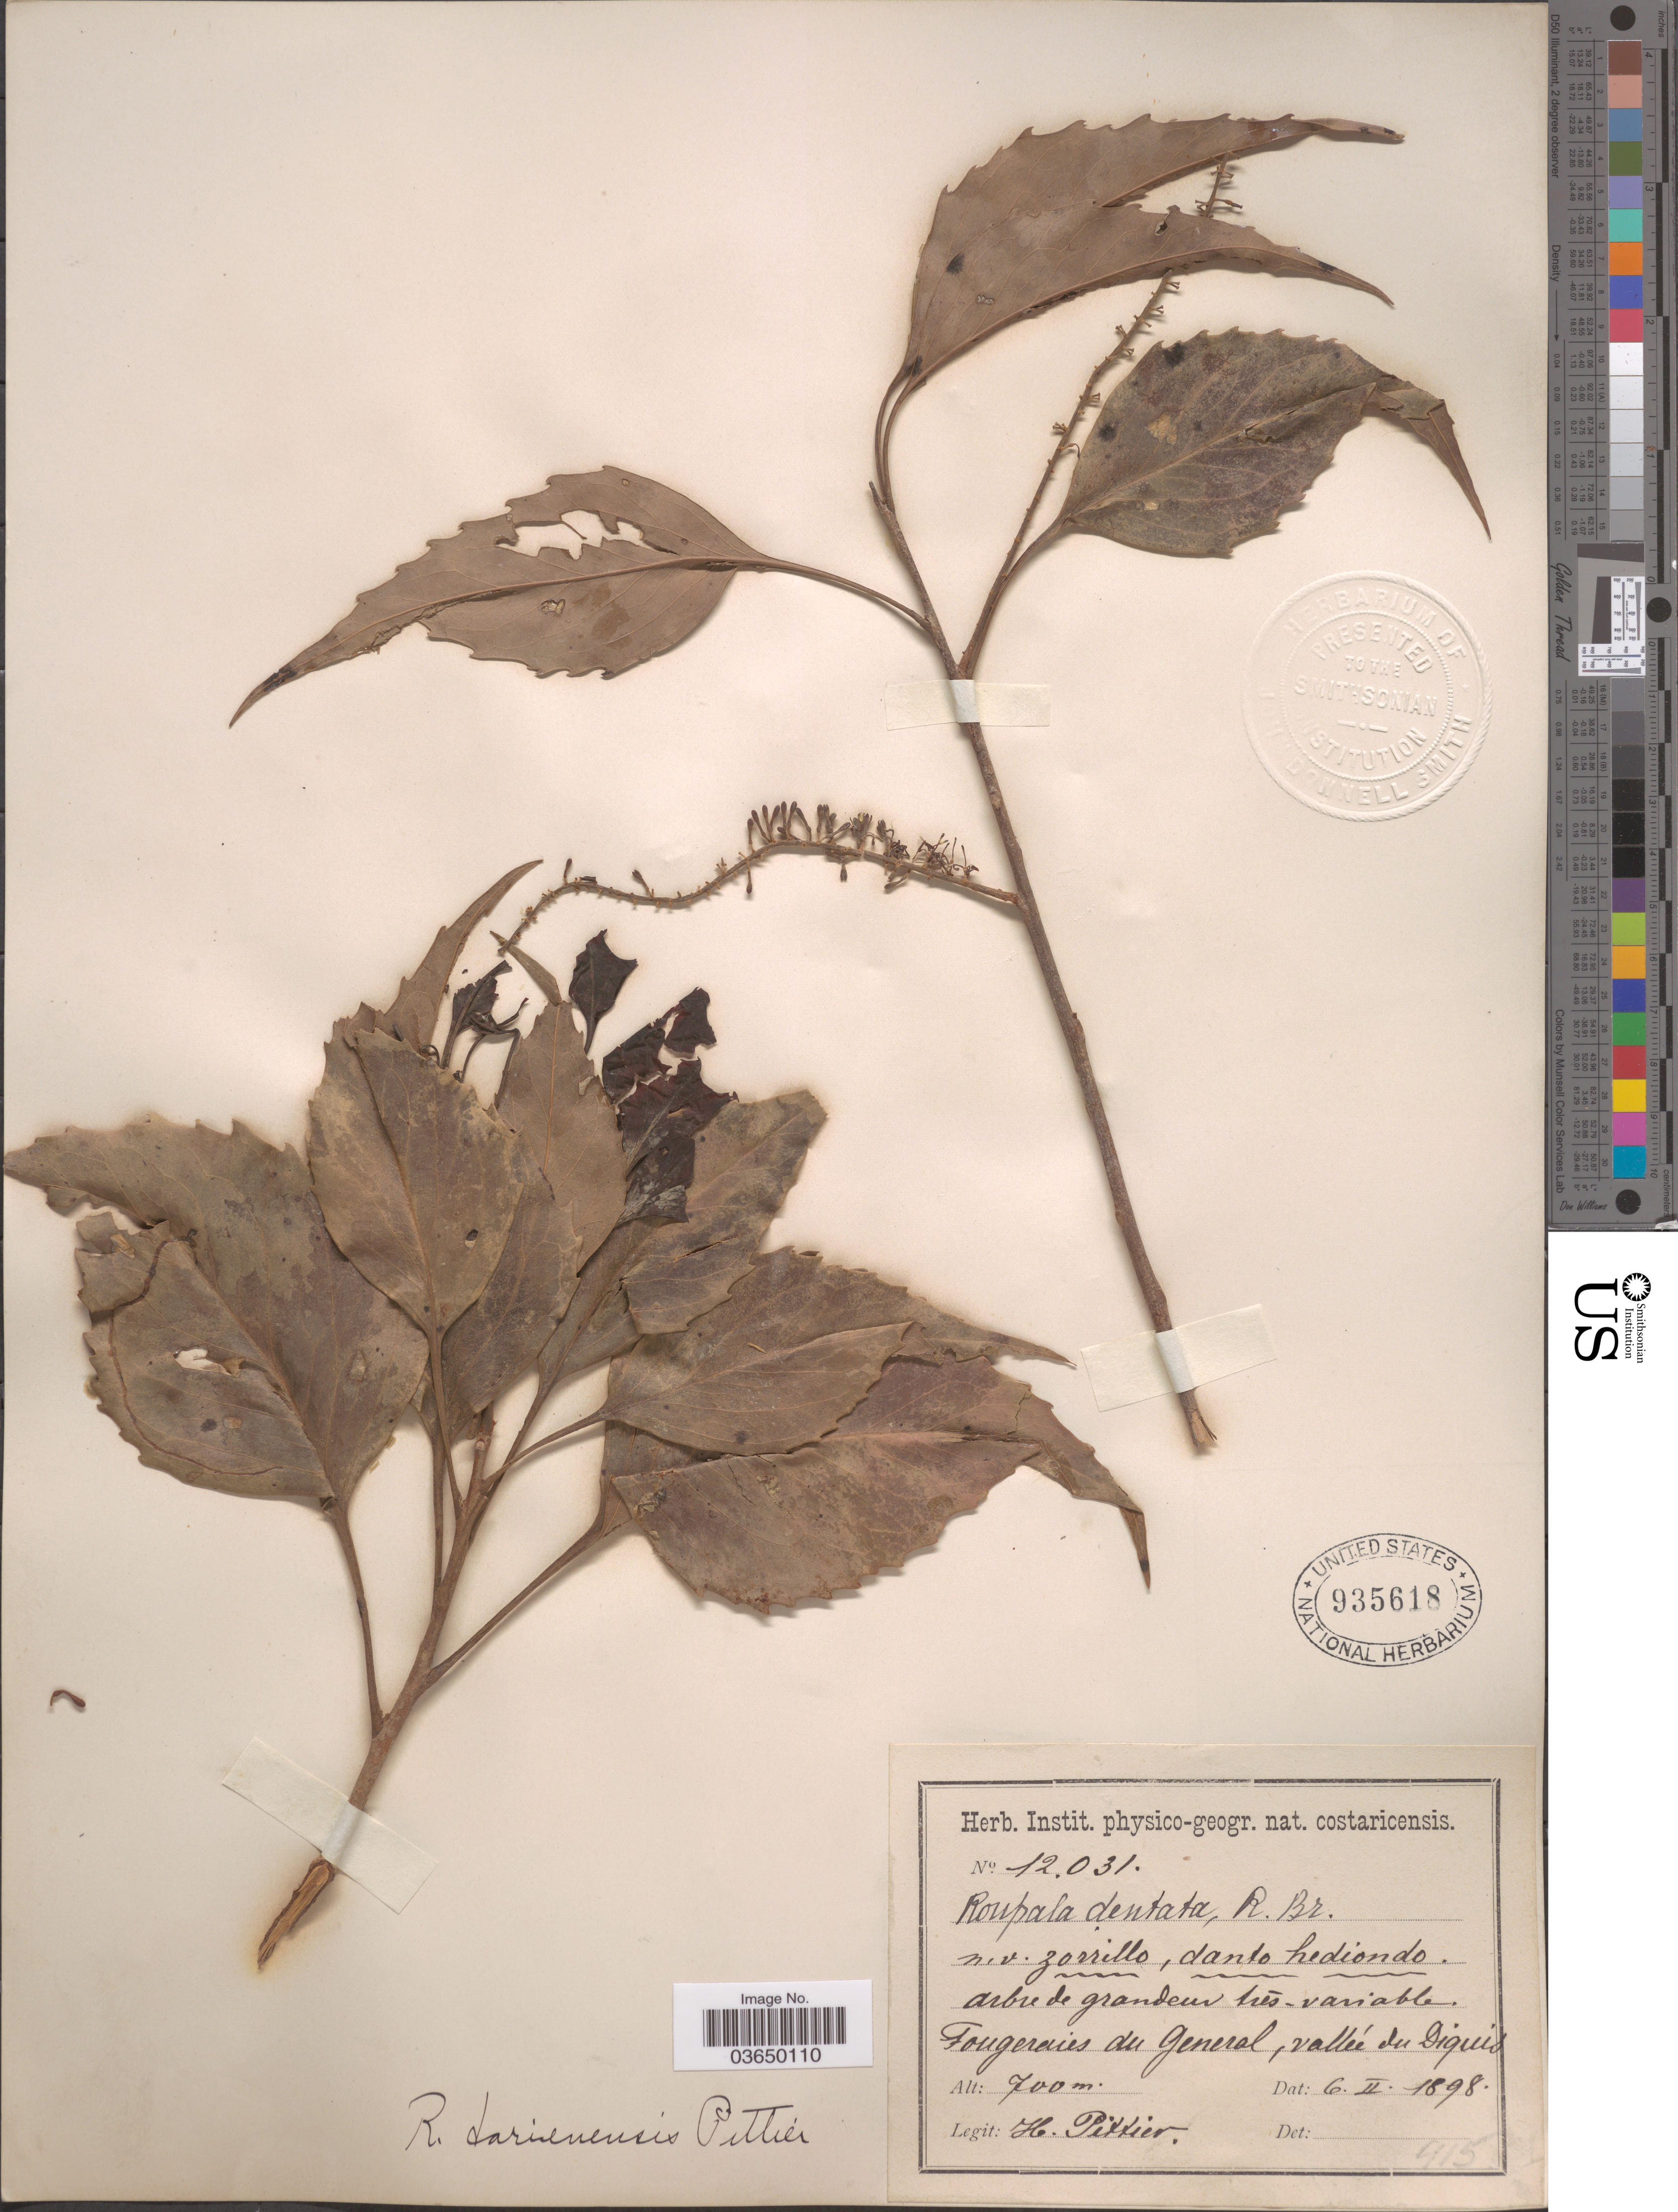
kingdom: Plantae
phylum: Tracheophyta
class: Magnoliopsida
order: Proteales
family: Proteaceae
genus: Roupala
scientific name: Roupala montana var. montana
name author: Aubl.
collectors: H. F. Pittier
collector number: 12031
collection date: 1898-02-06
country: Costa Rica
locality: Fougeraies du General, vallée du Diquis.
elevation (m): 700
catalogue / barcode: US 935618